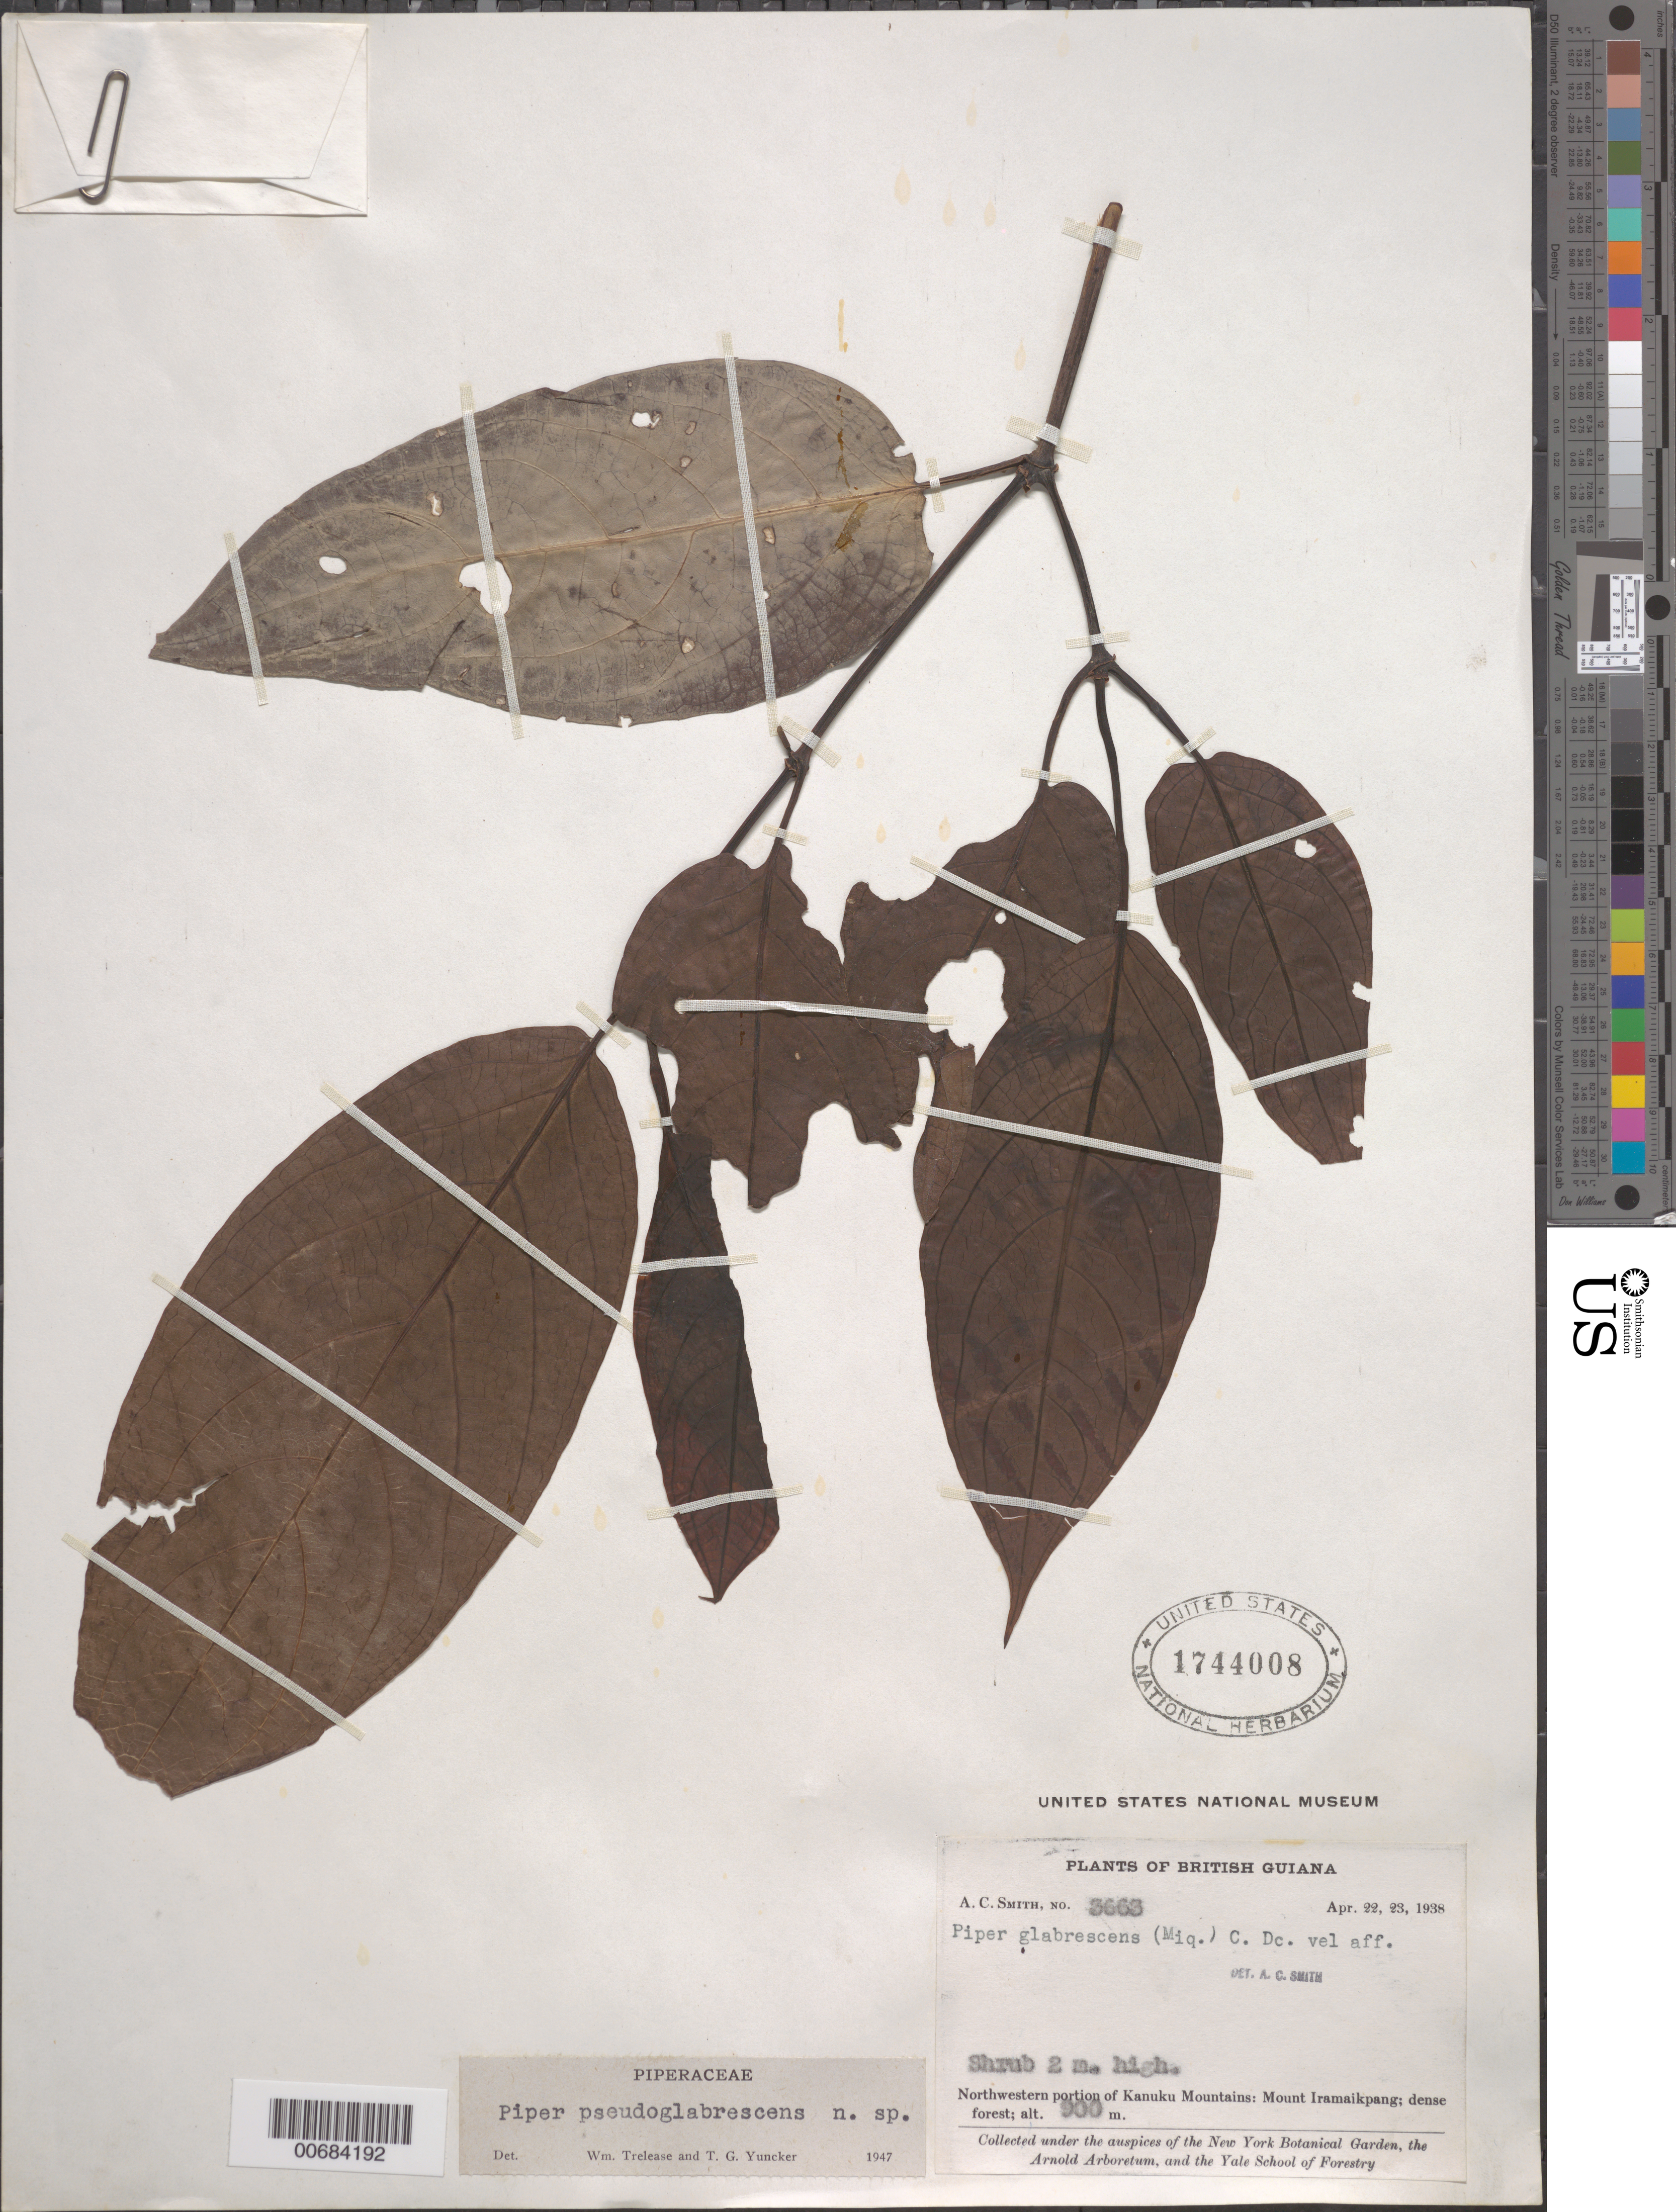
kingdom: Plantae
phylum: Tracheophyta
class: Magnoliopsida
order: Piperales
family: Piperaceae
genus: Piper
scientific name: Piper pseudoglabrescens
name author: Trel. & Yunck.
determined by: Trelease, W.; Yuncker, T. G.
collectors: A. C. Smith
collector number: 3663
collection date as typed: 22-Apr-38 to 23-Apr-38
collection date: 1938-04-22/1938-04-23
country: Guyana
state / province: U. Takutu-U. Essequibo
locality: Kanuku Mts., NW portion; Mount Iramaikpang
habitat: Dense forest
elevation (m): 650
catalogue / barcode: US 1744008